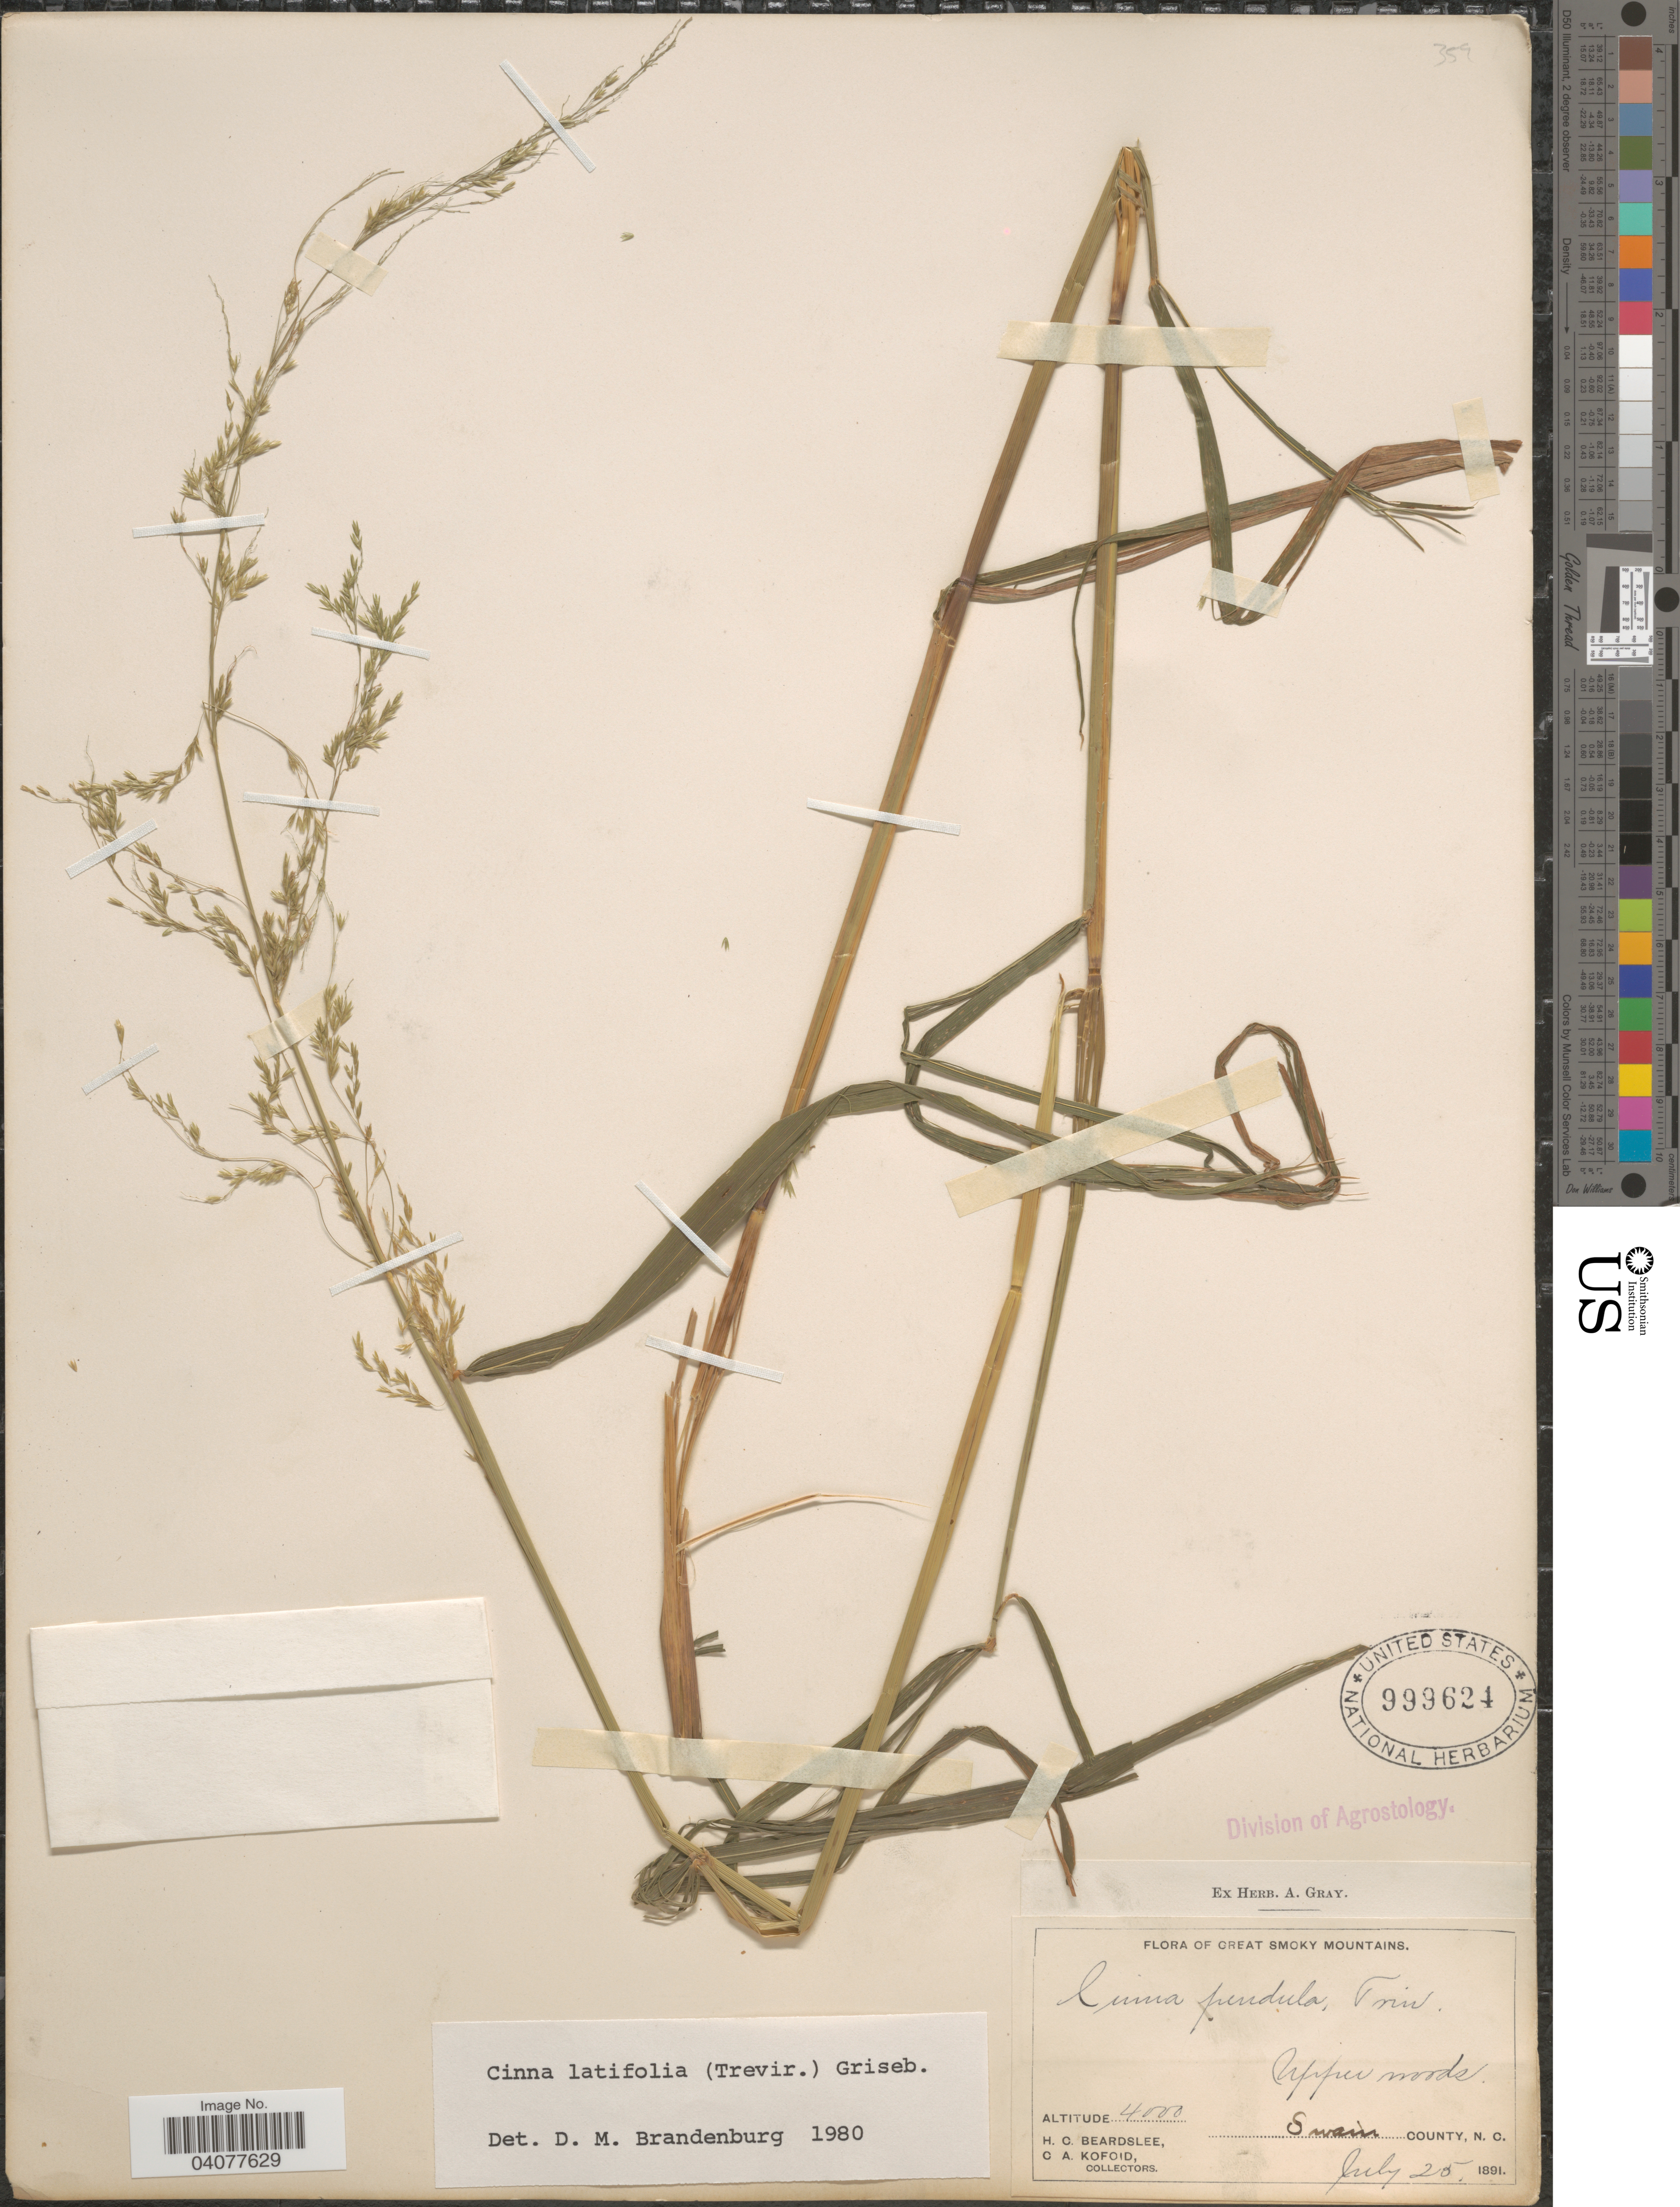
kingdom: Plantae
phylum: Tracheophyta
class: Liliopsida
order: Poales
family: Poaceae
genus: Cinna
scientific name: Cinna latifolia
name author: (Trevir. ex Goeppert) Griseb.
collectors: H. Beardslee & C. Kofoid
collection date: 1891-07-25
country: United States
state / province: North Carolina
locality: Great Smoky Mountains. Upper woods. Swain County.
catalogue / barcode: US 999624